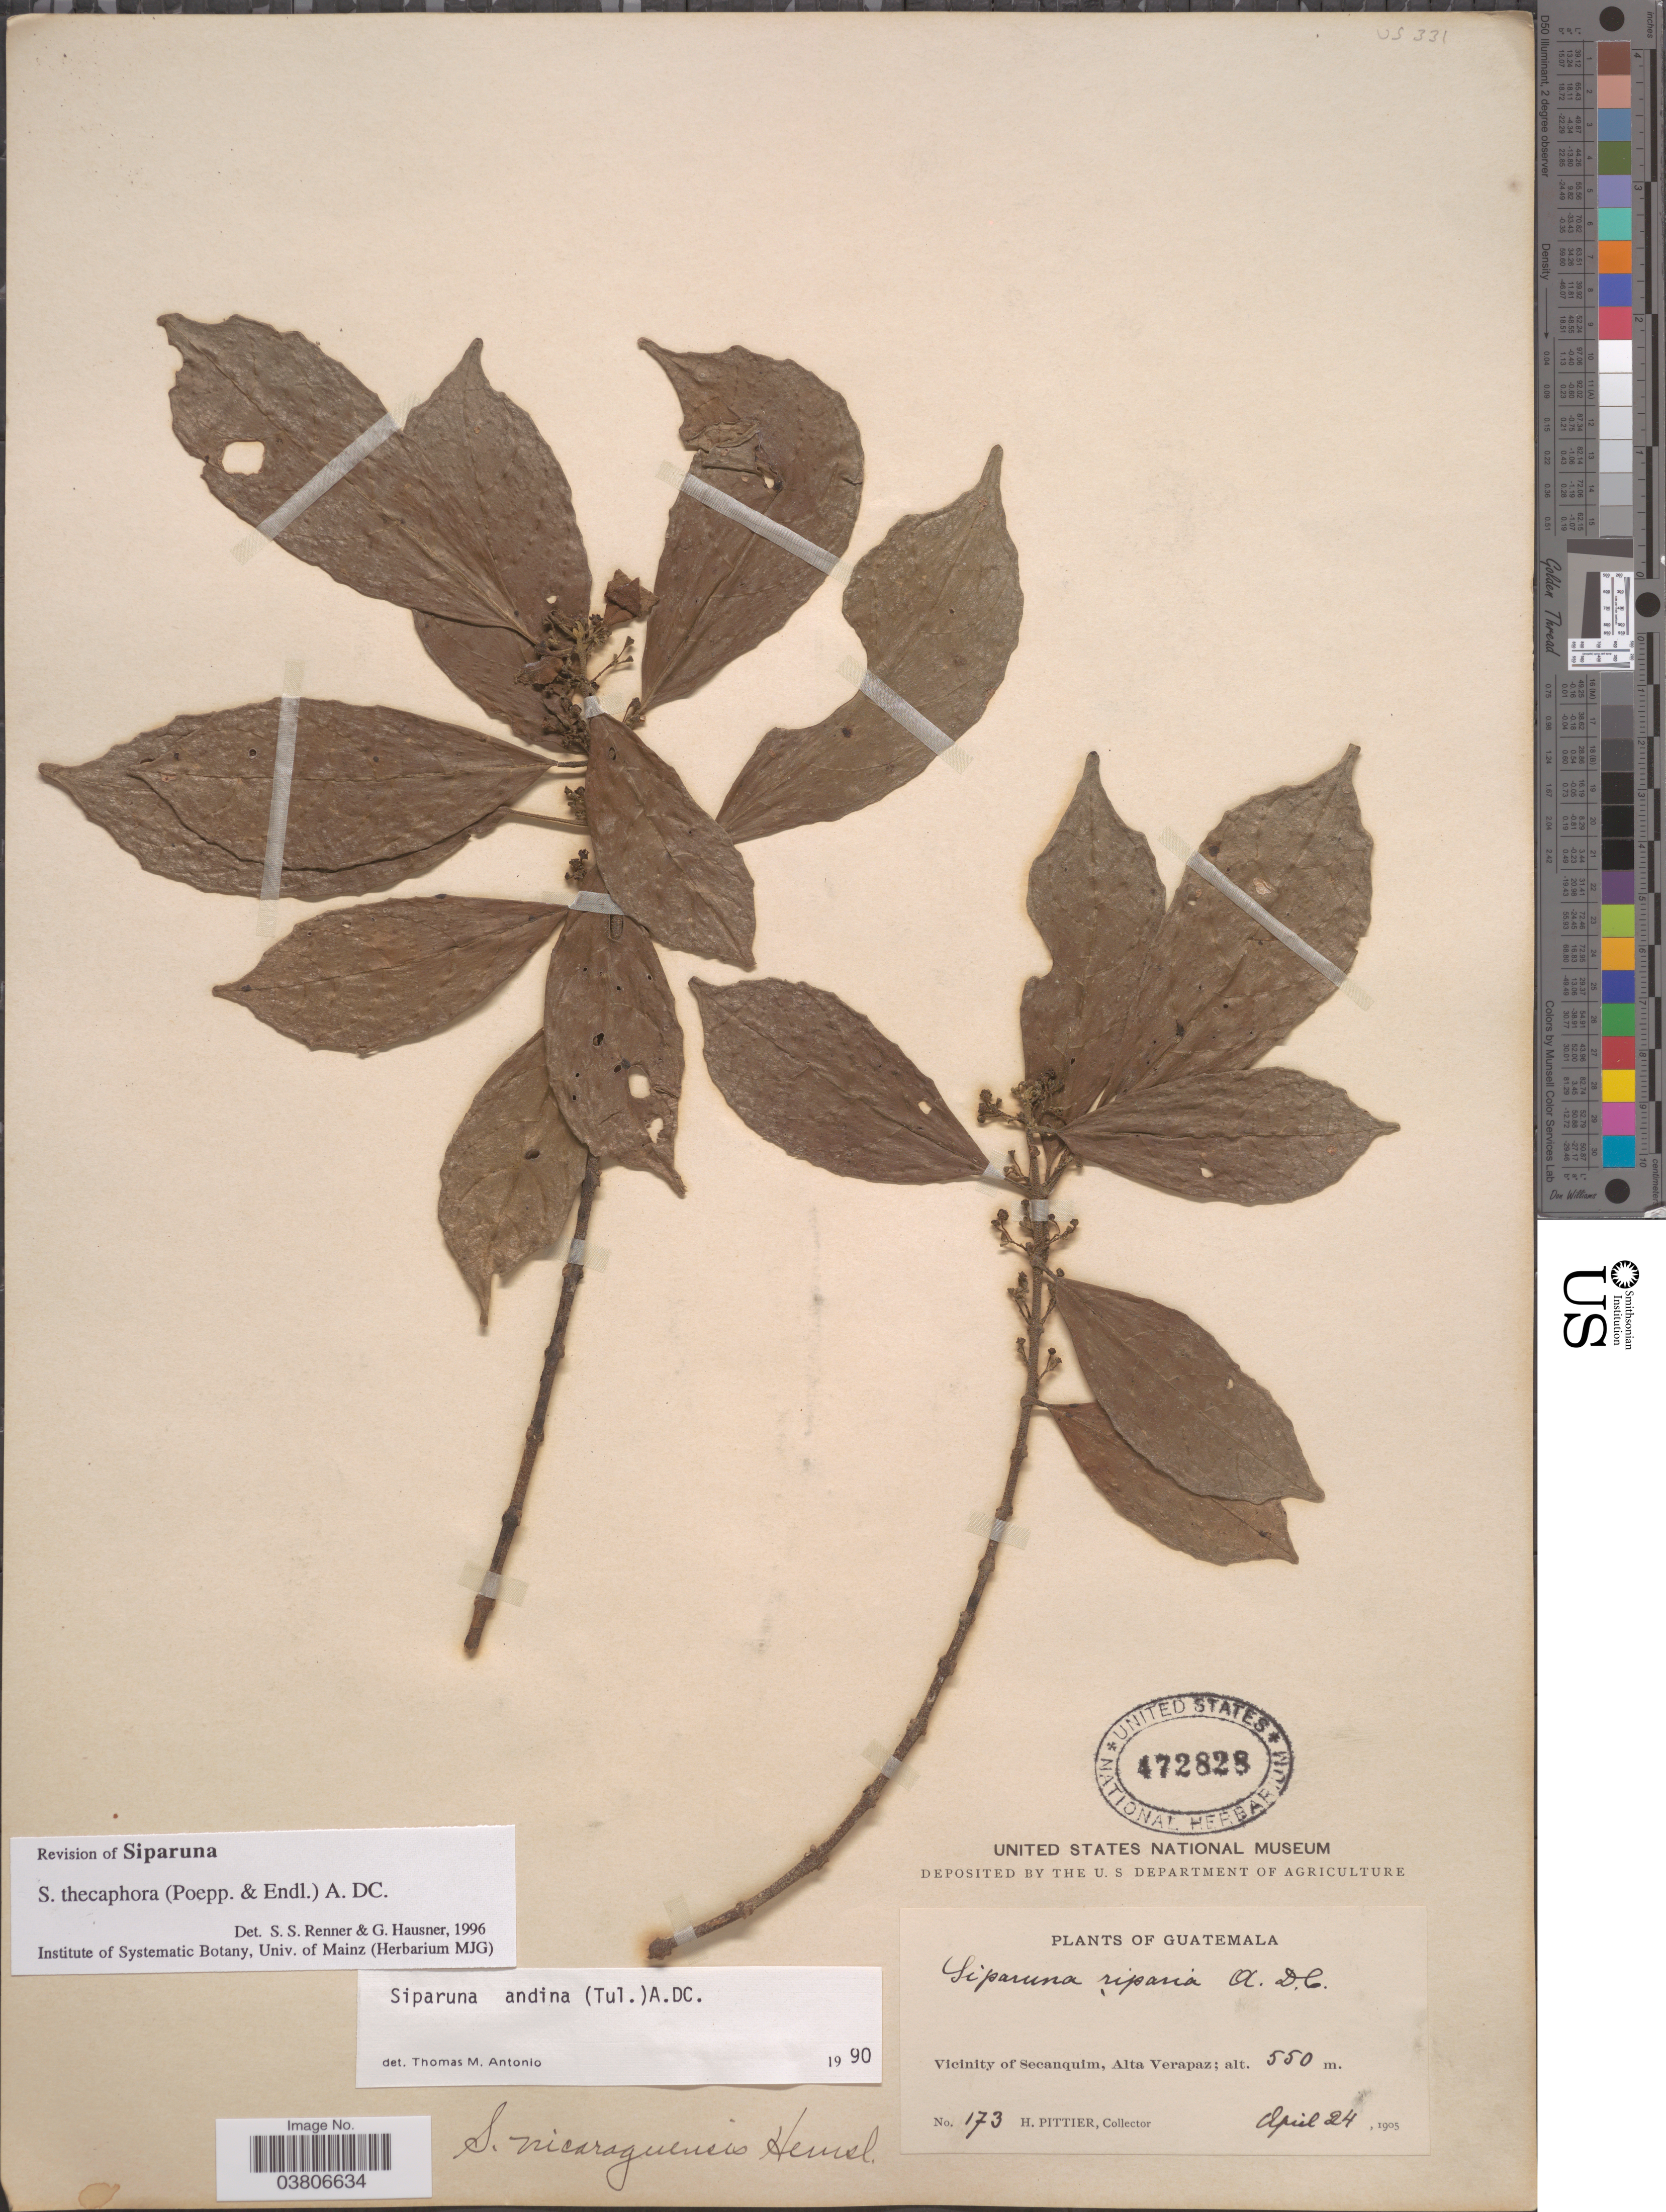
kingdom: Plantae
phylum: Tracheophyta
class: Magnoliopsida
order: Laurales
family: Siparunaceae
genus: Siparuna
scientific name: Siparuna thecaphora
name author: (Poepp. & Endl.) A. DC.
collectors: H. F. Pittier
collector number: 173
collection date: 1905-04-24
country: Guatemala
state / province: Alta Verapaz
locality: Vicinity of Secanquim.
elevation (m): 550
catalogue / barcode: US 472828